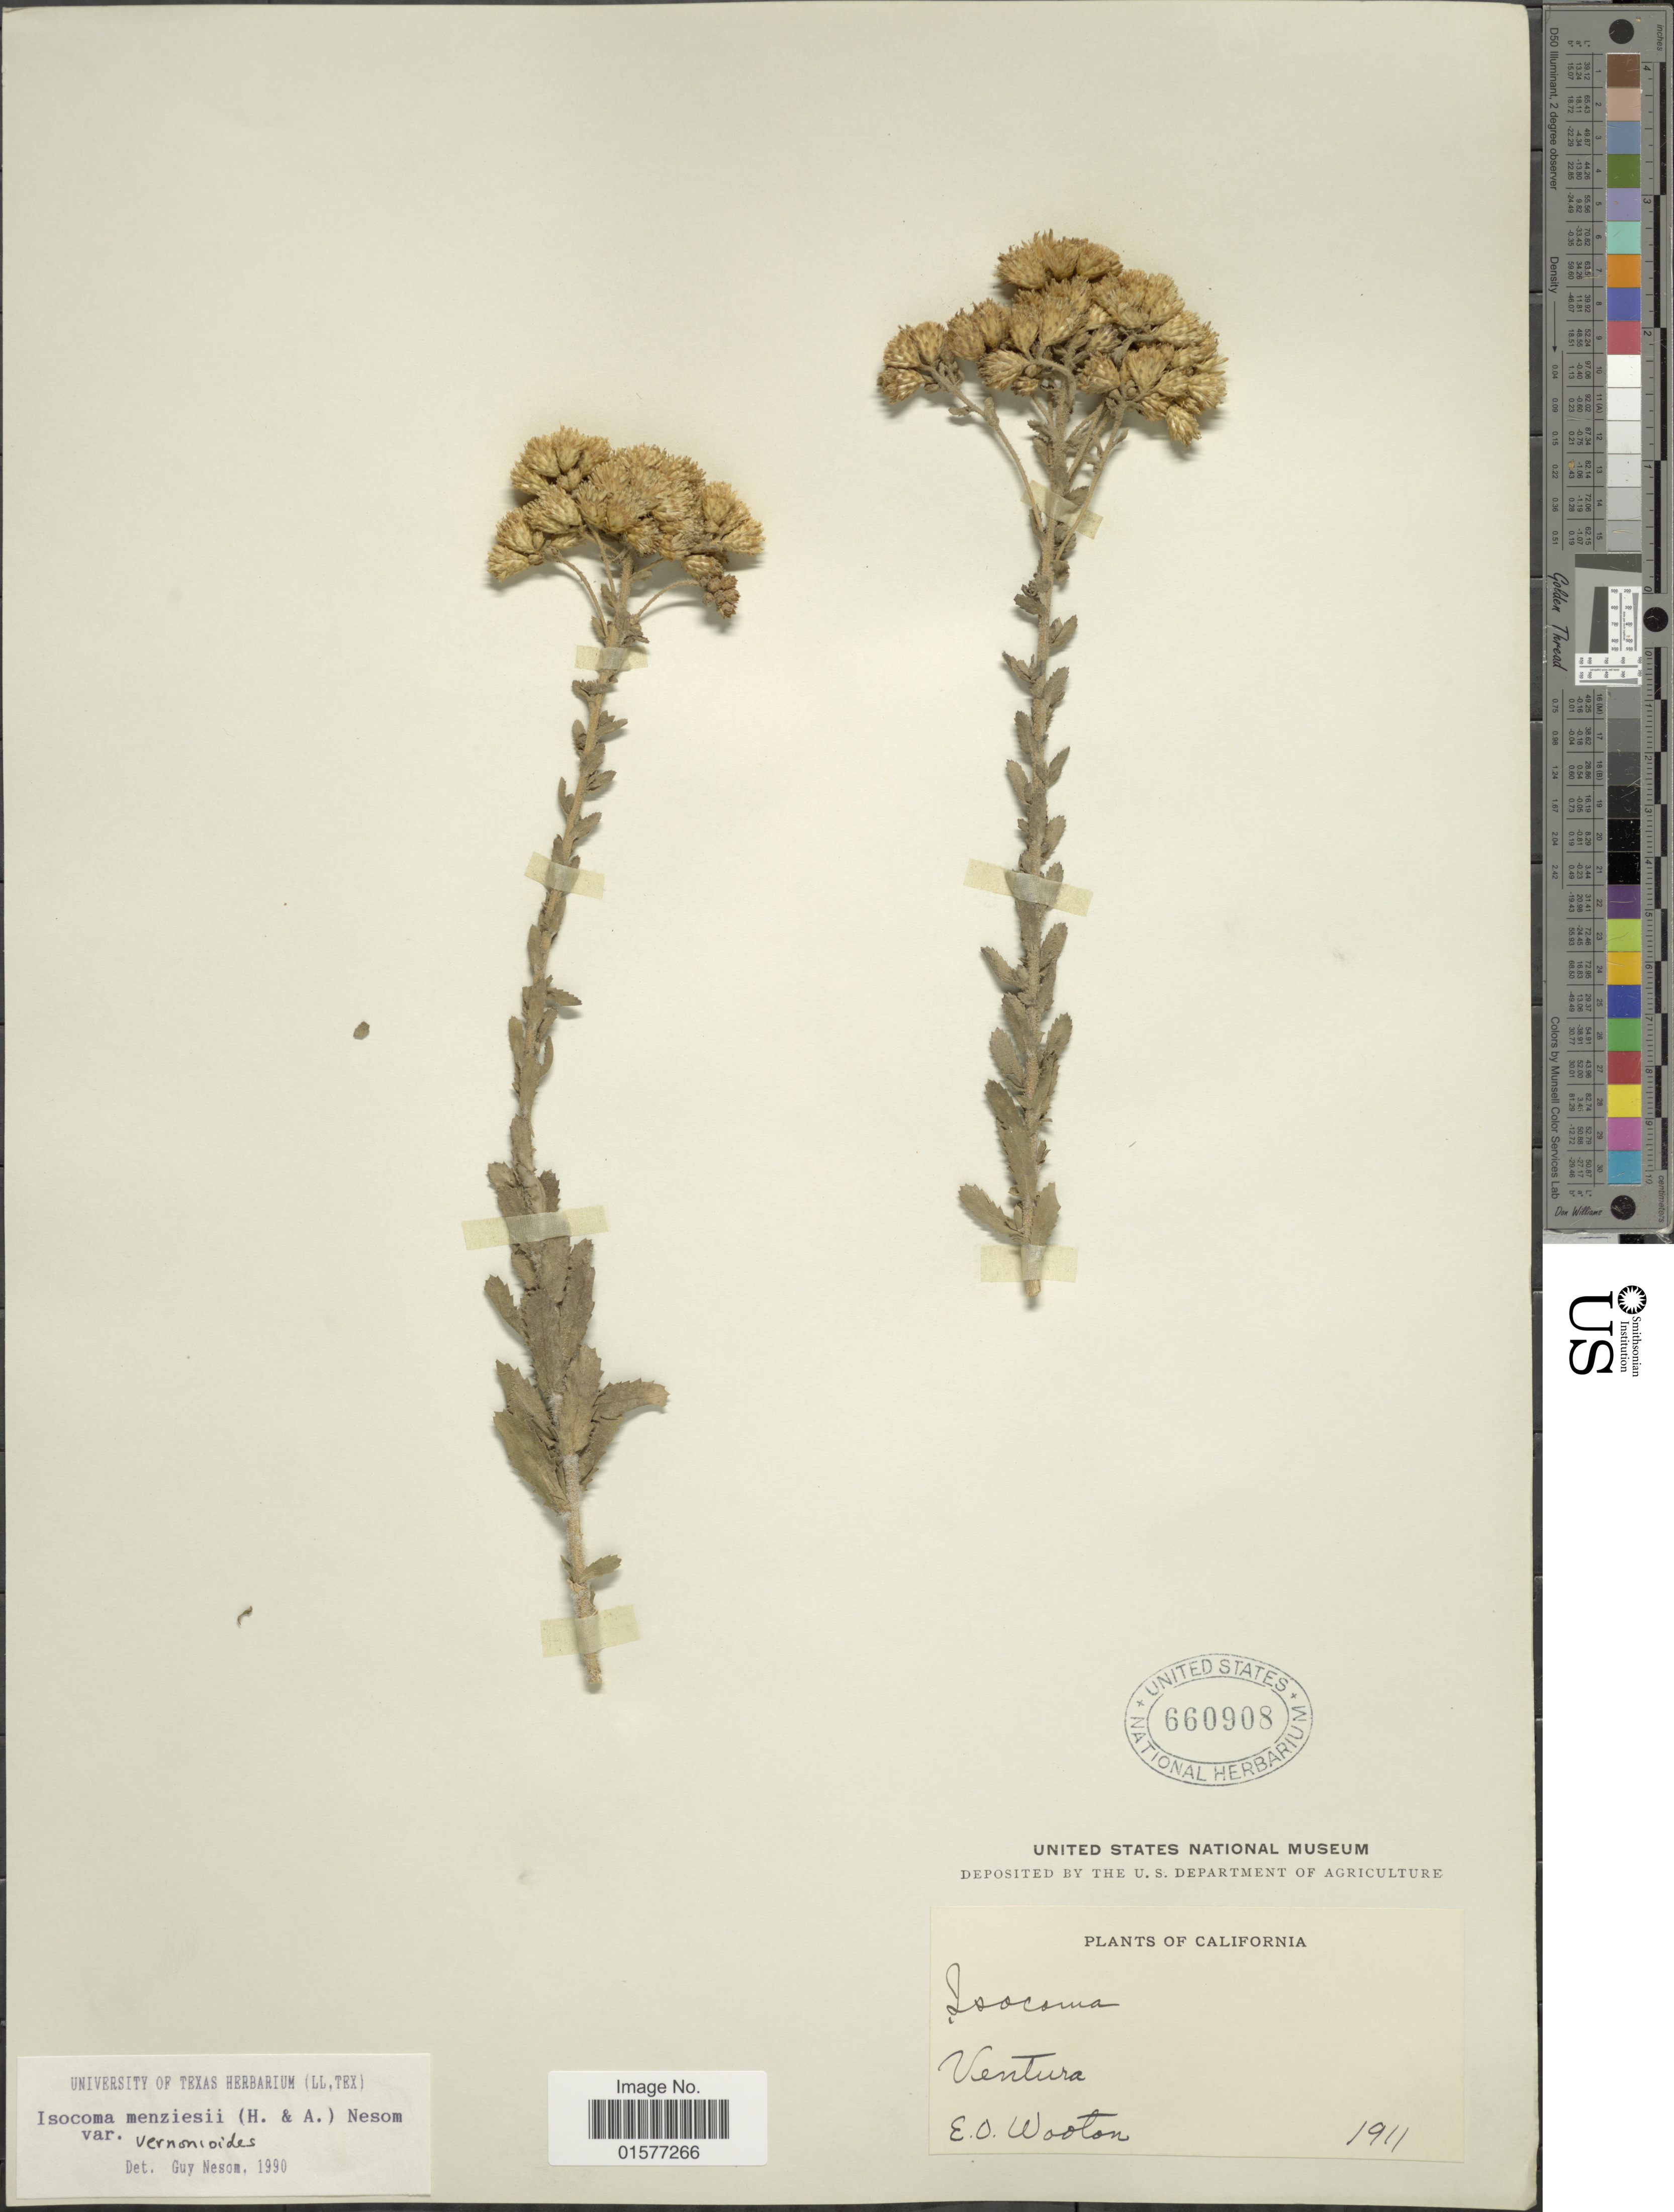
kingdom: Plantae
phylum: Tracheophyta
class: Magnoliopsida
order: Asterales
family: Asteraceae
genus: Isocoma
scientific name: Isocoma menziesii var. vernonioides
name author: (Nutt.) G.L. Nesom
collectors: E. O. Wooton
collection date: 1911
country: United States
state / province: California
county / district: Ventura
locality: Ventura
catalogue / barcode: US 660908